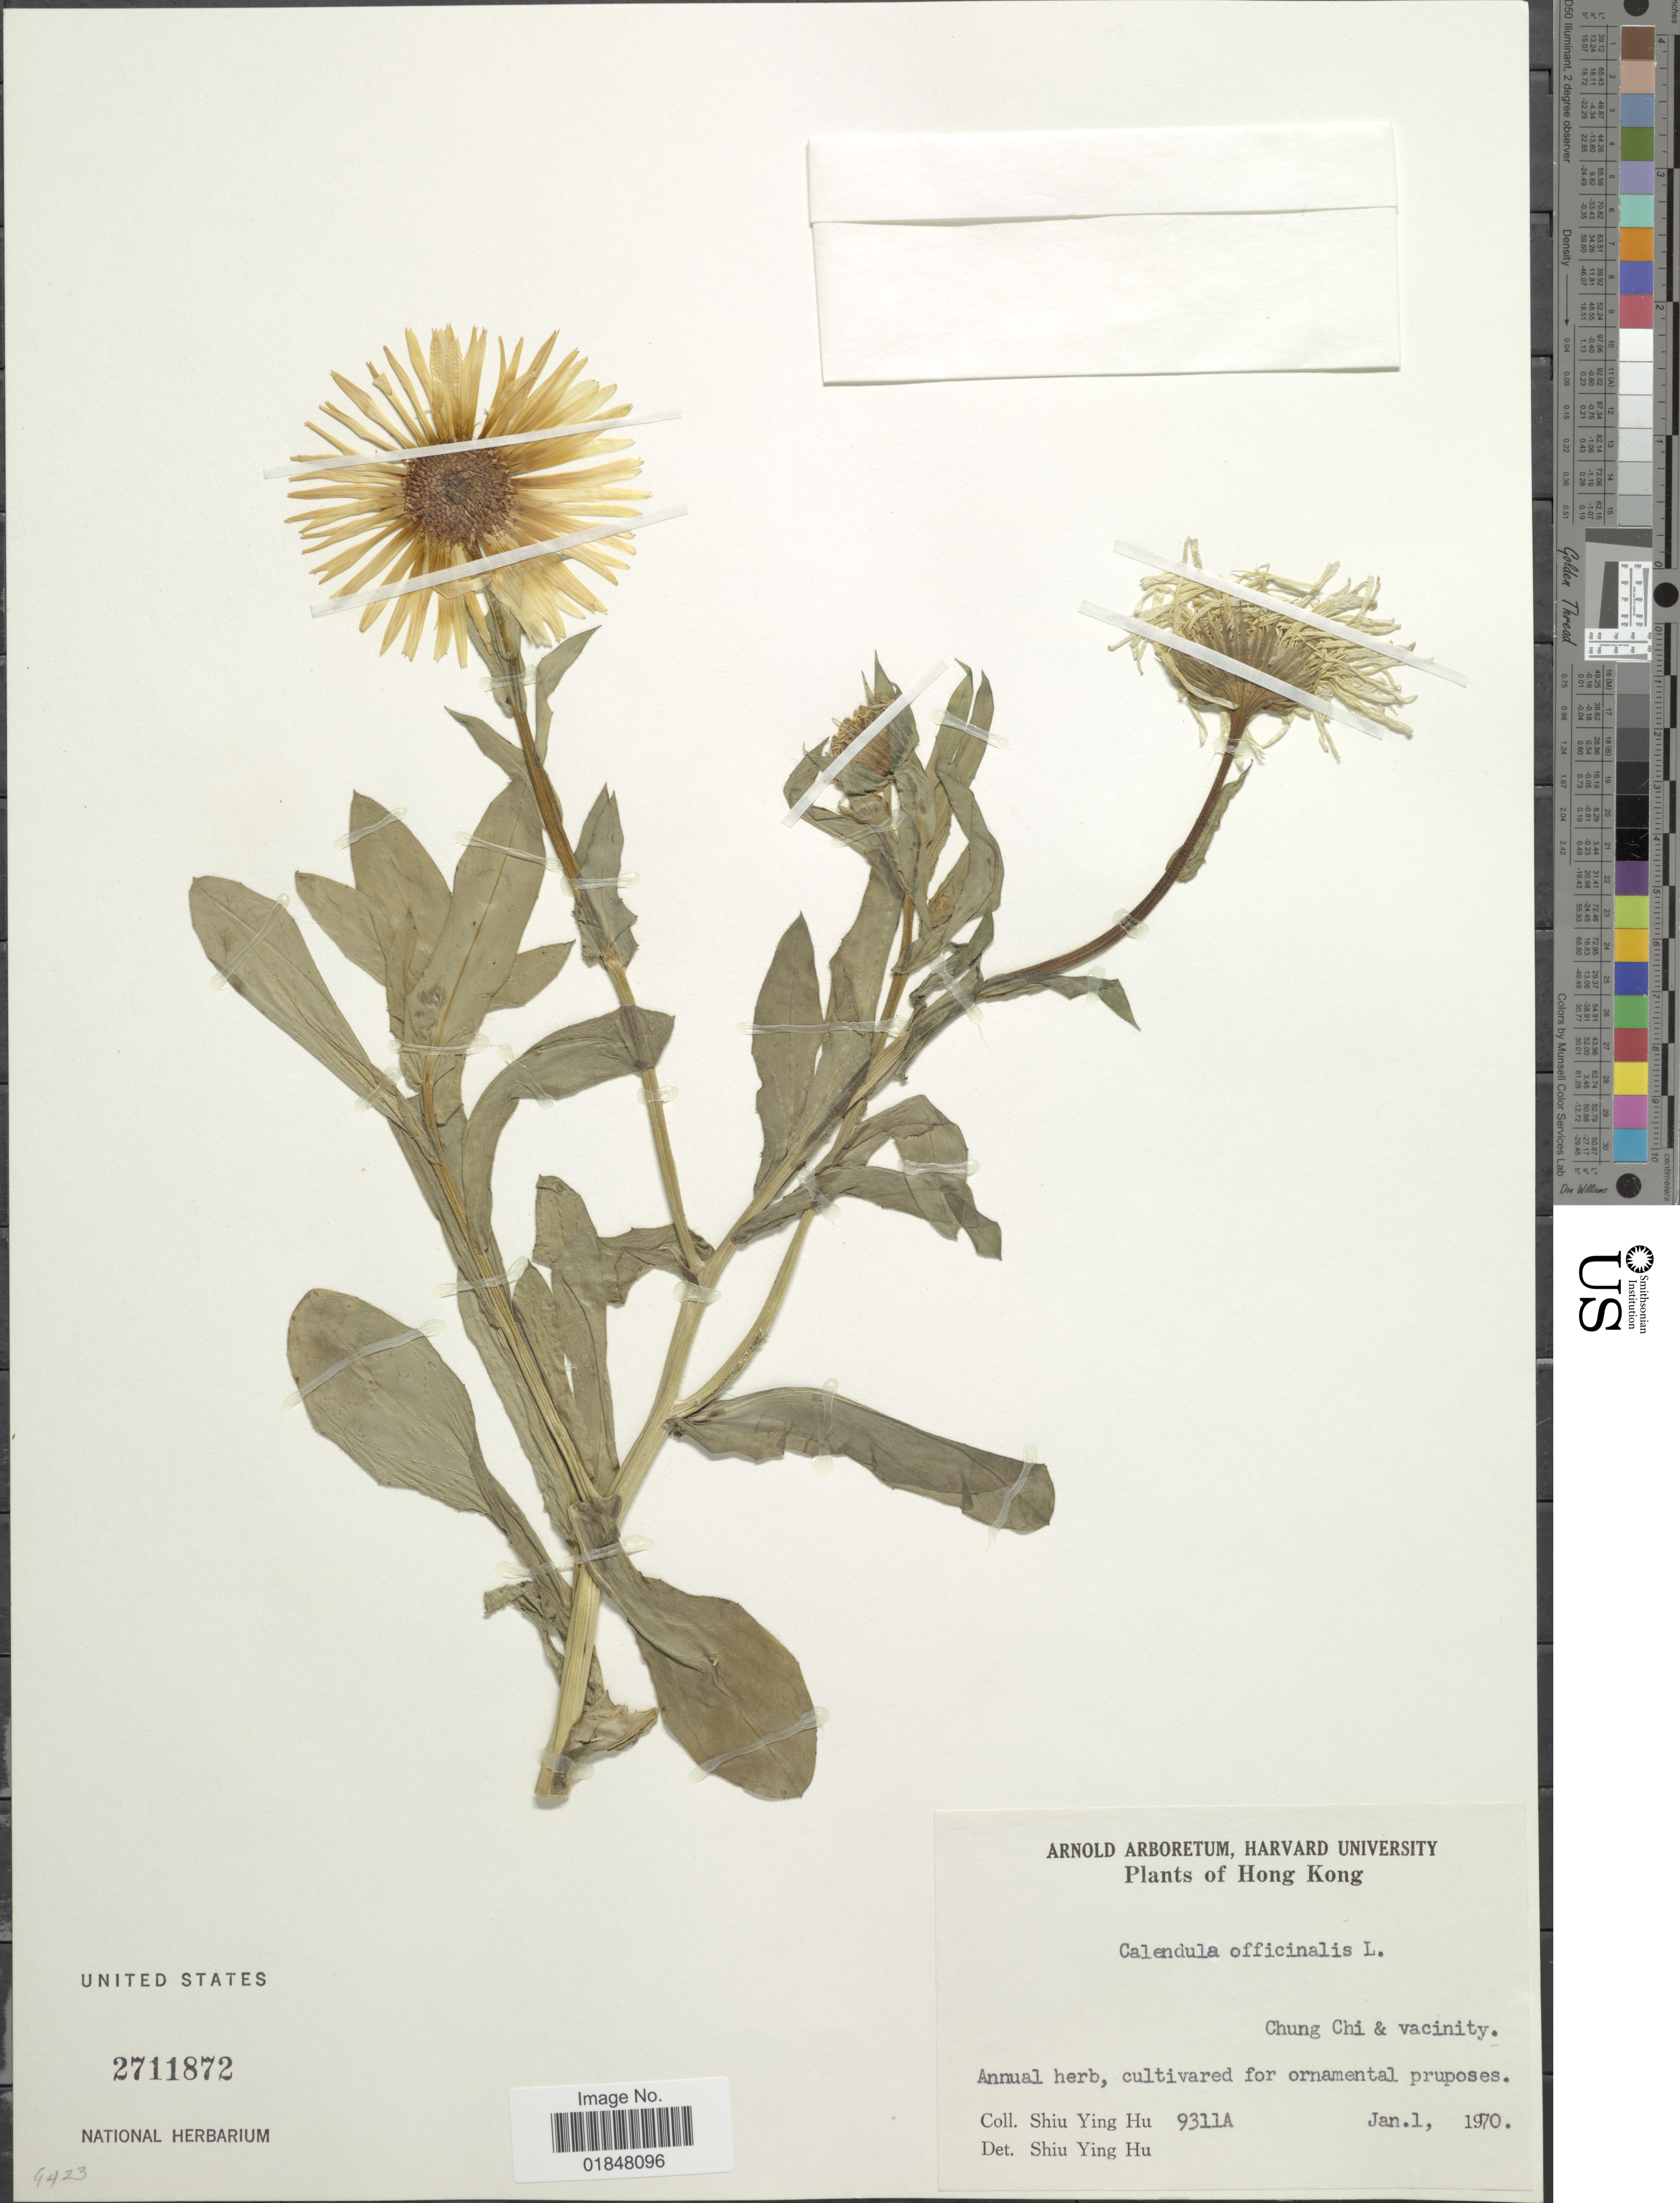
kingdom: Plantae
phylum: Tracheophyta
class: Magnoliopsida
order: Asterales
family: Asteraceae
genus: Calendula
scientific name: Calendula officinalis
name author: L.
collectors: S. Y. Hu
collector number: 9311A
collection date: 1970-01-01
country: China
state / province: Hong Kong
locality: Chung Chi & vacinity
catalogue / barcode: US 2711872